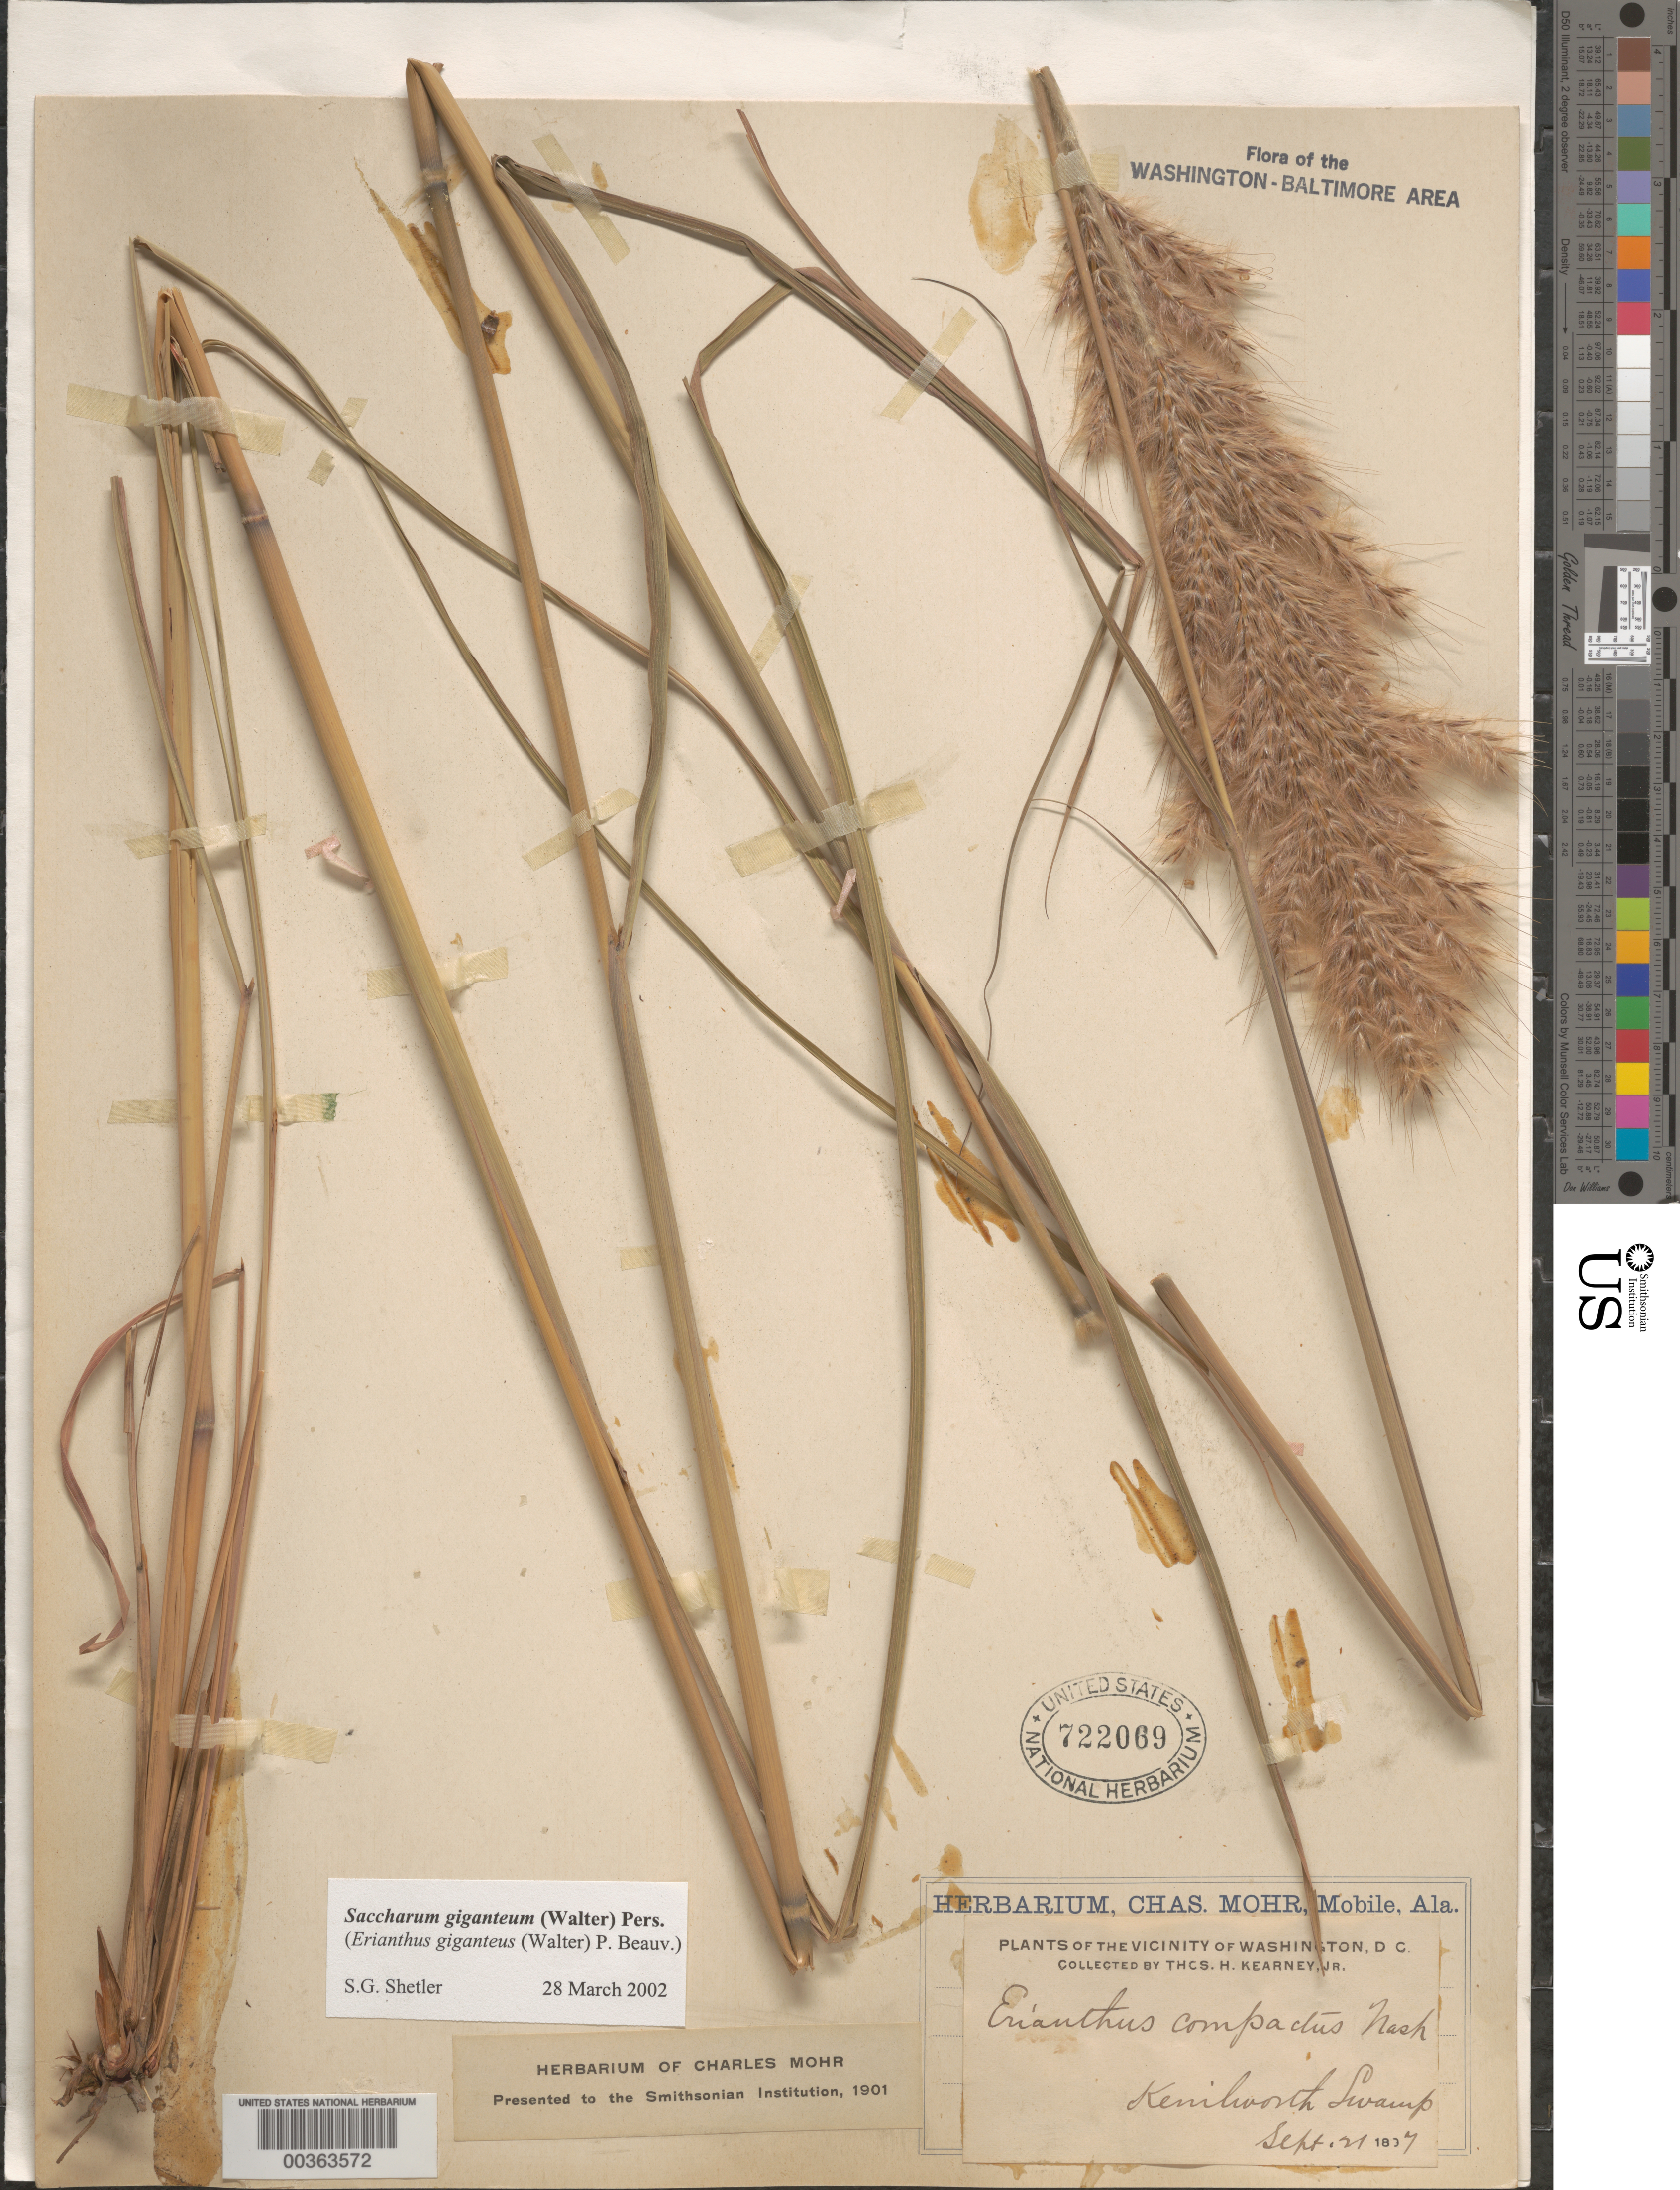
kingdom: Plantae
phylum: Tracheophyta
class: Liliopsida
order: Poales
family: Poaceae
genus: Erianthus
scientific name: Erianthus giganteus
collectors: T. H. Kearney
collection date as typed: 21 Sep 1897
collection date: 1897-09-21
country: United States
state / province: District of Columbia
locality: Kenilworth swamp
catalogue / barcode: US 722069